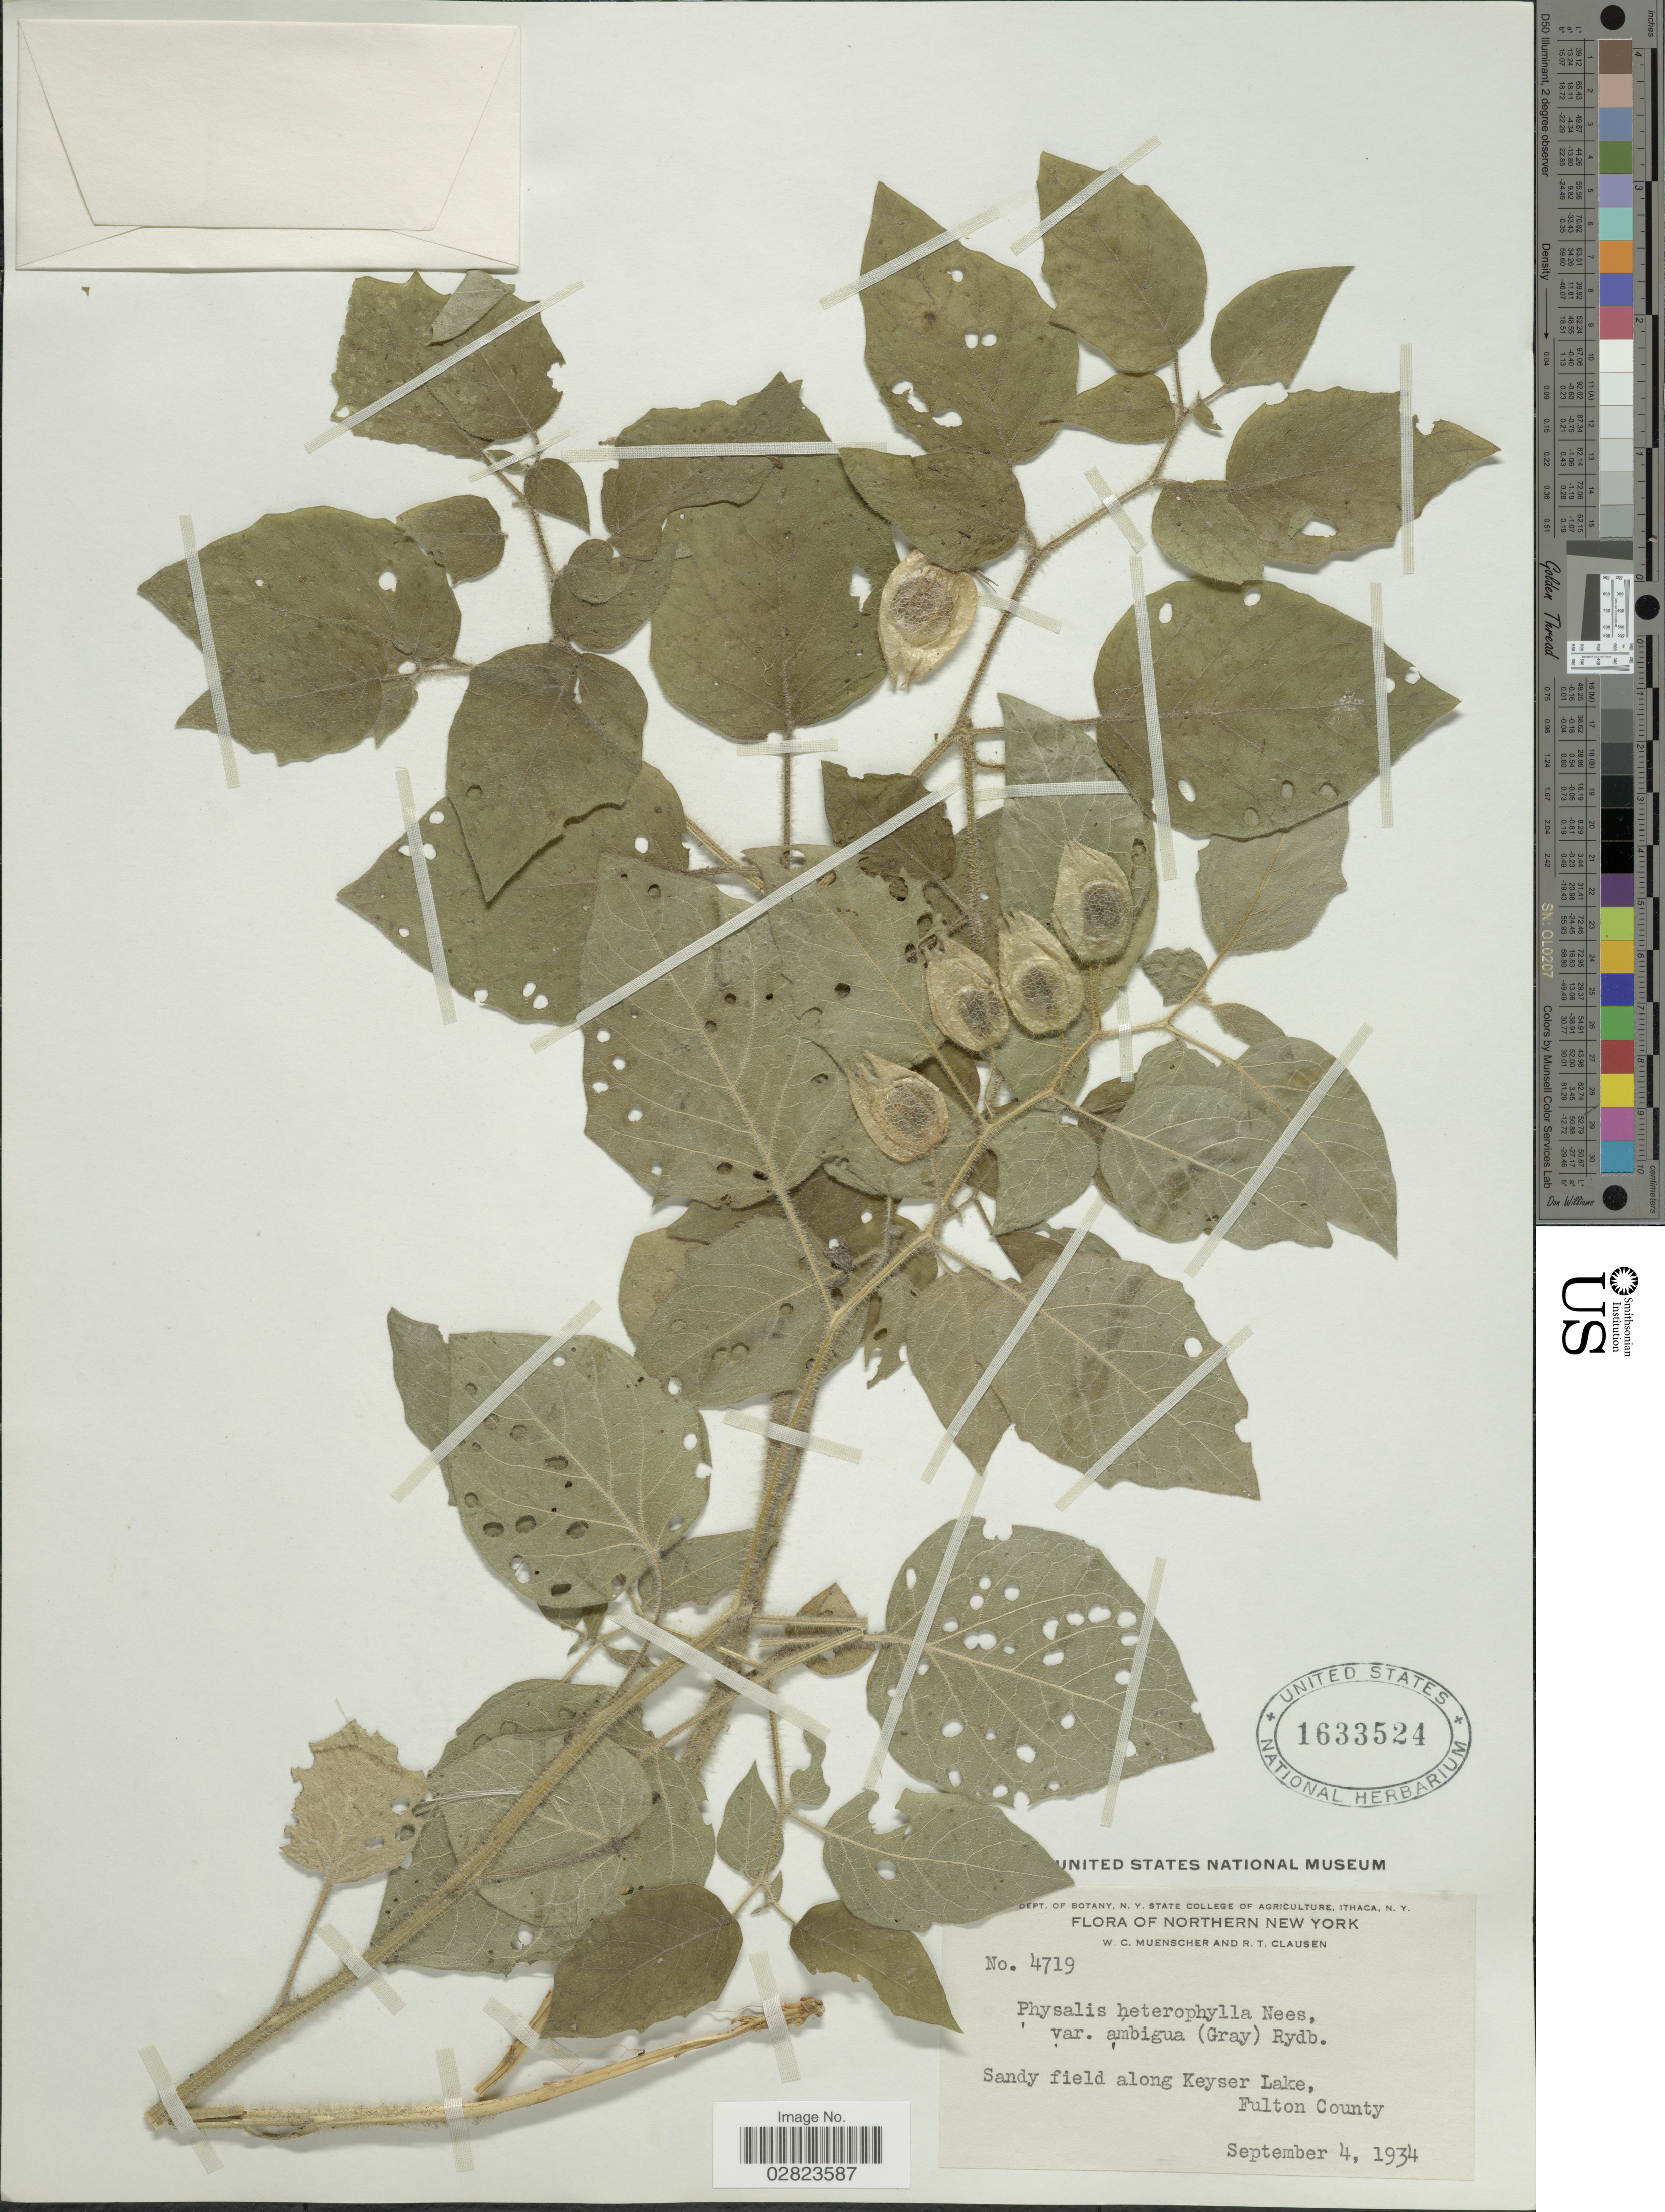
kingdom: Plantae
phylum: Tracheophyta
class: Magnoliopsida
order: Solanales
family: Solanaceae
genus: Physalis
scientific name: Physalis heterophylla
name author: Nees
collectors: W. Muenscher & R. T. Clausen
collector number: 4719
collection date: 1934-09-04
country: United States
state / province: New York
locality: Northern New York. Sandy field along Keyser Lake, Fulton County.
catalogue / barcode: US 1633524